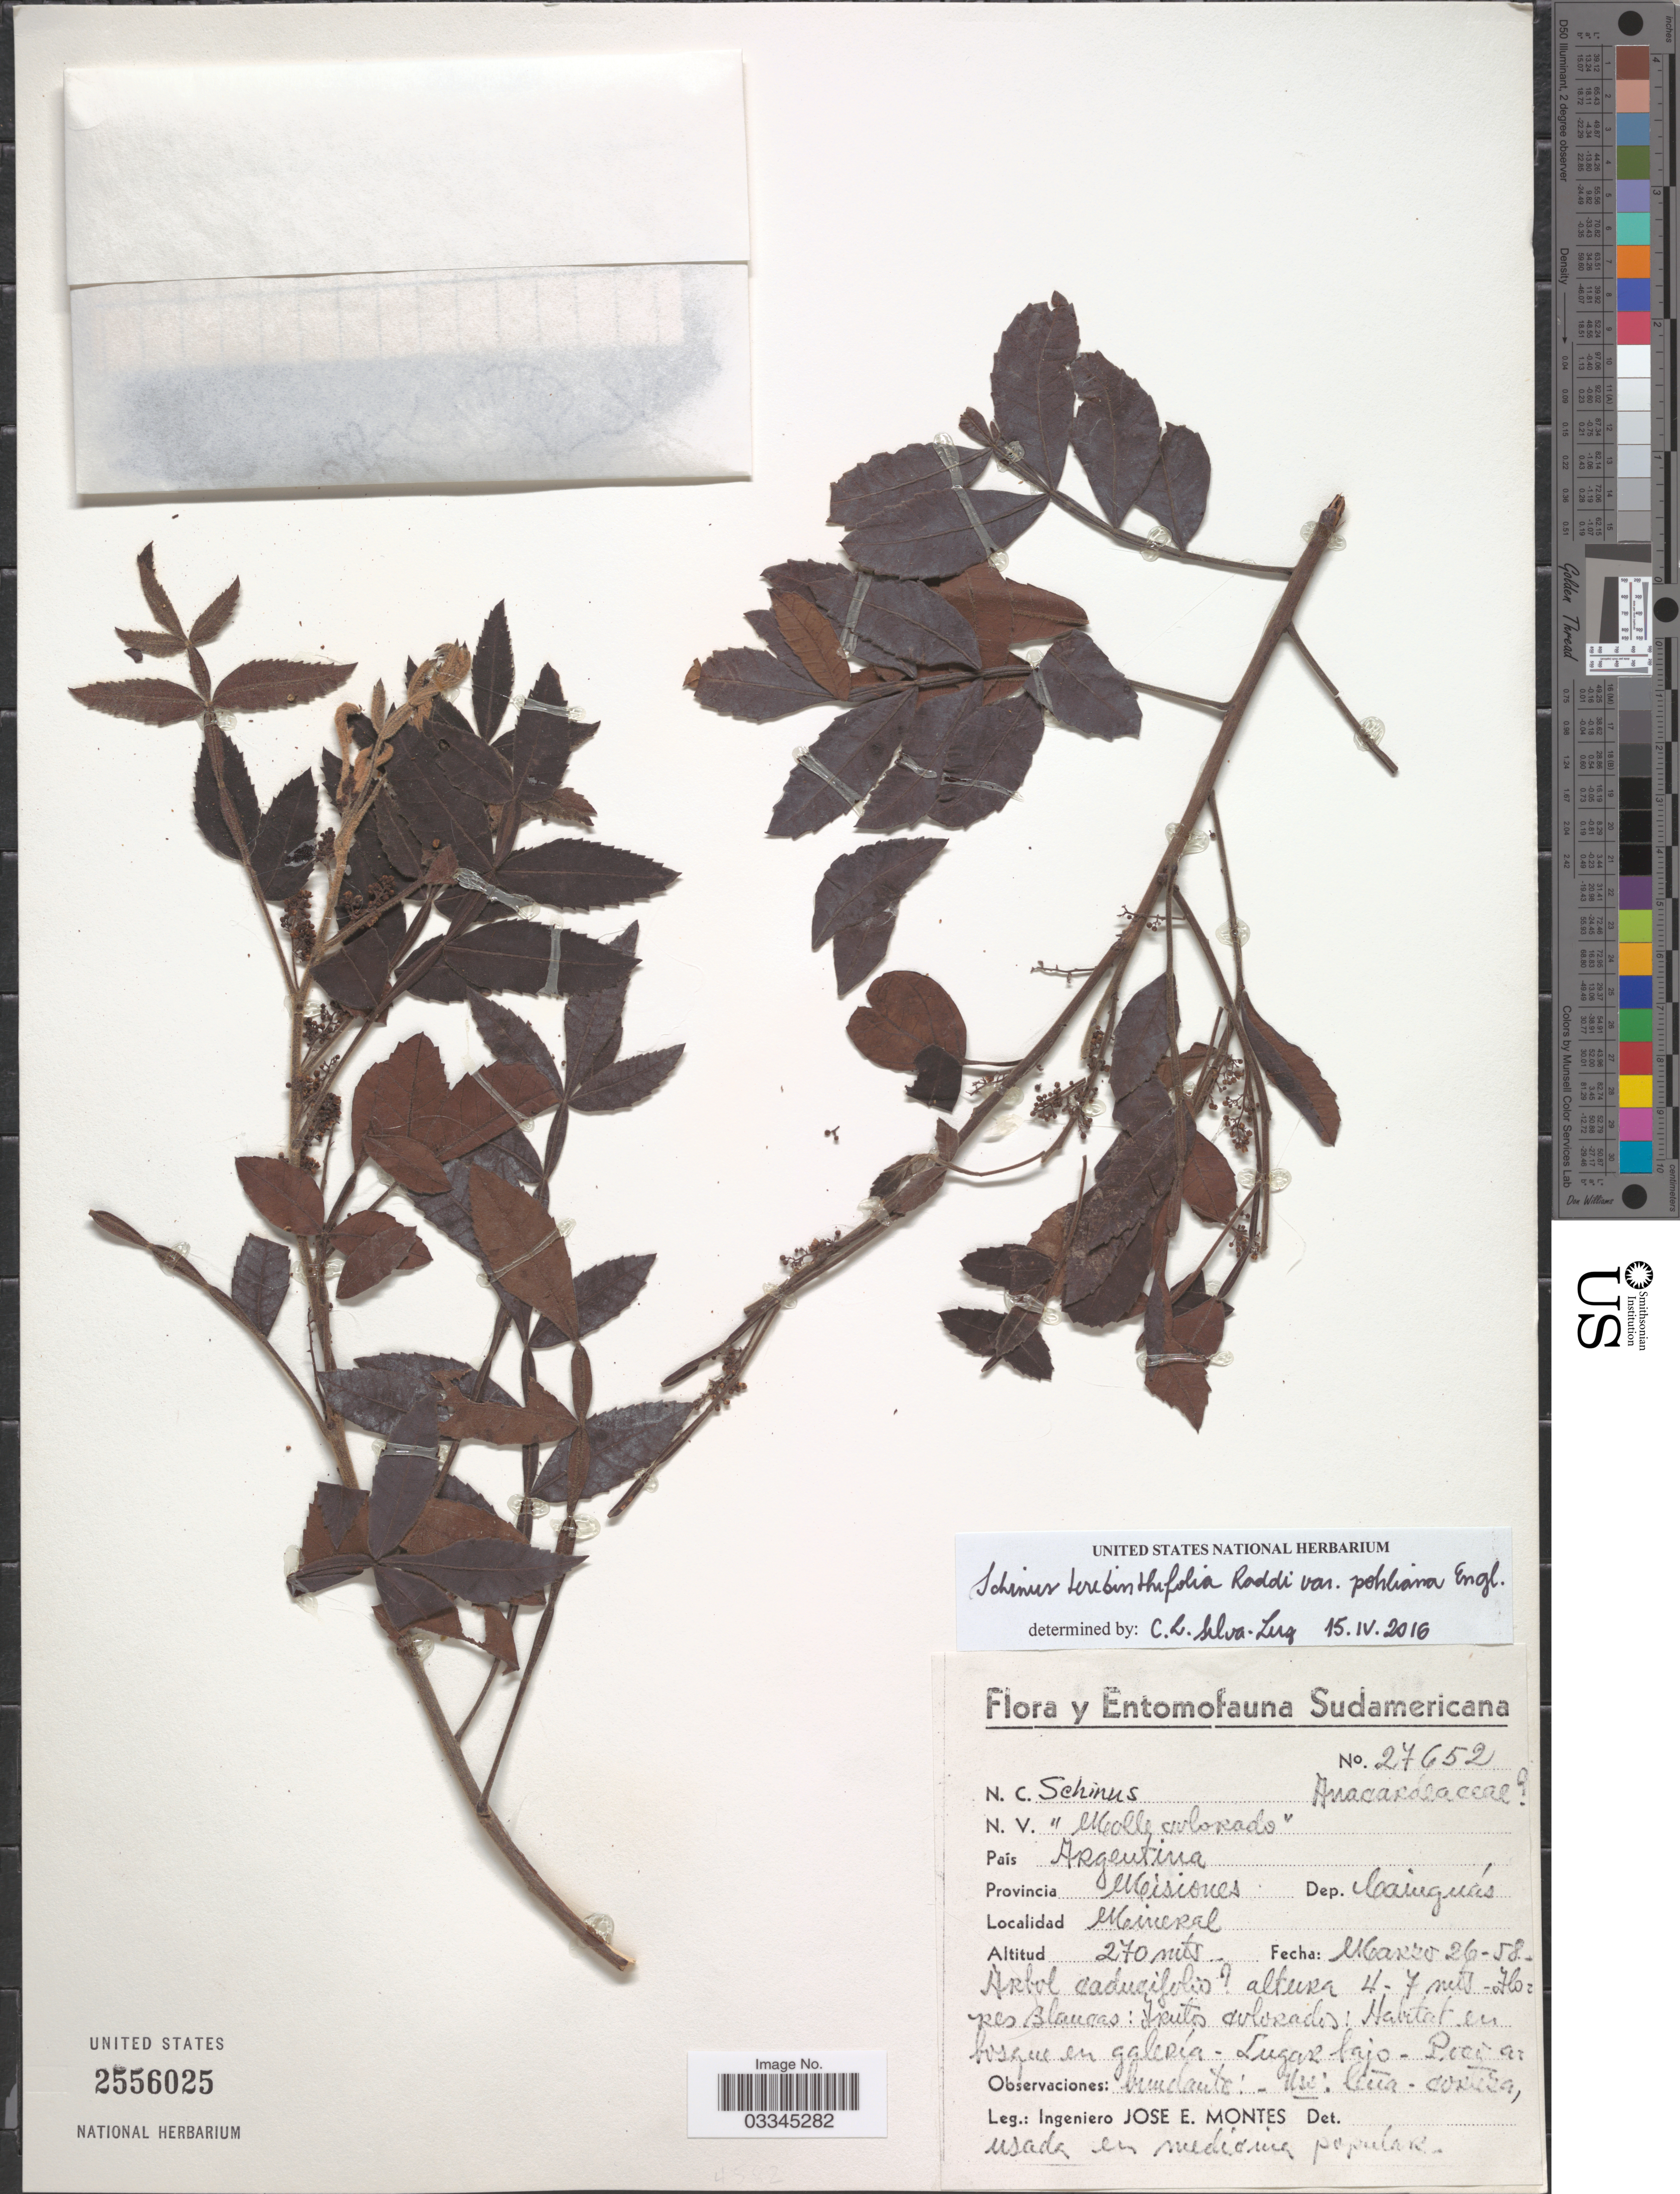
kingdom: Plantae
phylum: Tracheophyta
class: Magnoliopsida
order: Sapindales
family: Anacardiaceae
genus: Schinus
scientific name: Schinus terebinthifolia var. pohlianus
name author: Engl.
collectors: J. E. Montes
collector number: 27652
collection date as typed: Transcribed d/m/y: 26/3/58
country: Argentina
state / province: Misiones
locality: Dep. Cainguás, Mineral.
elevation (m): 270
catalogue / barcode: US 2556025